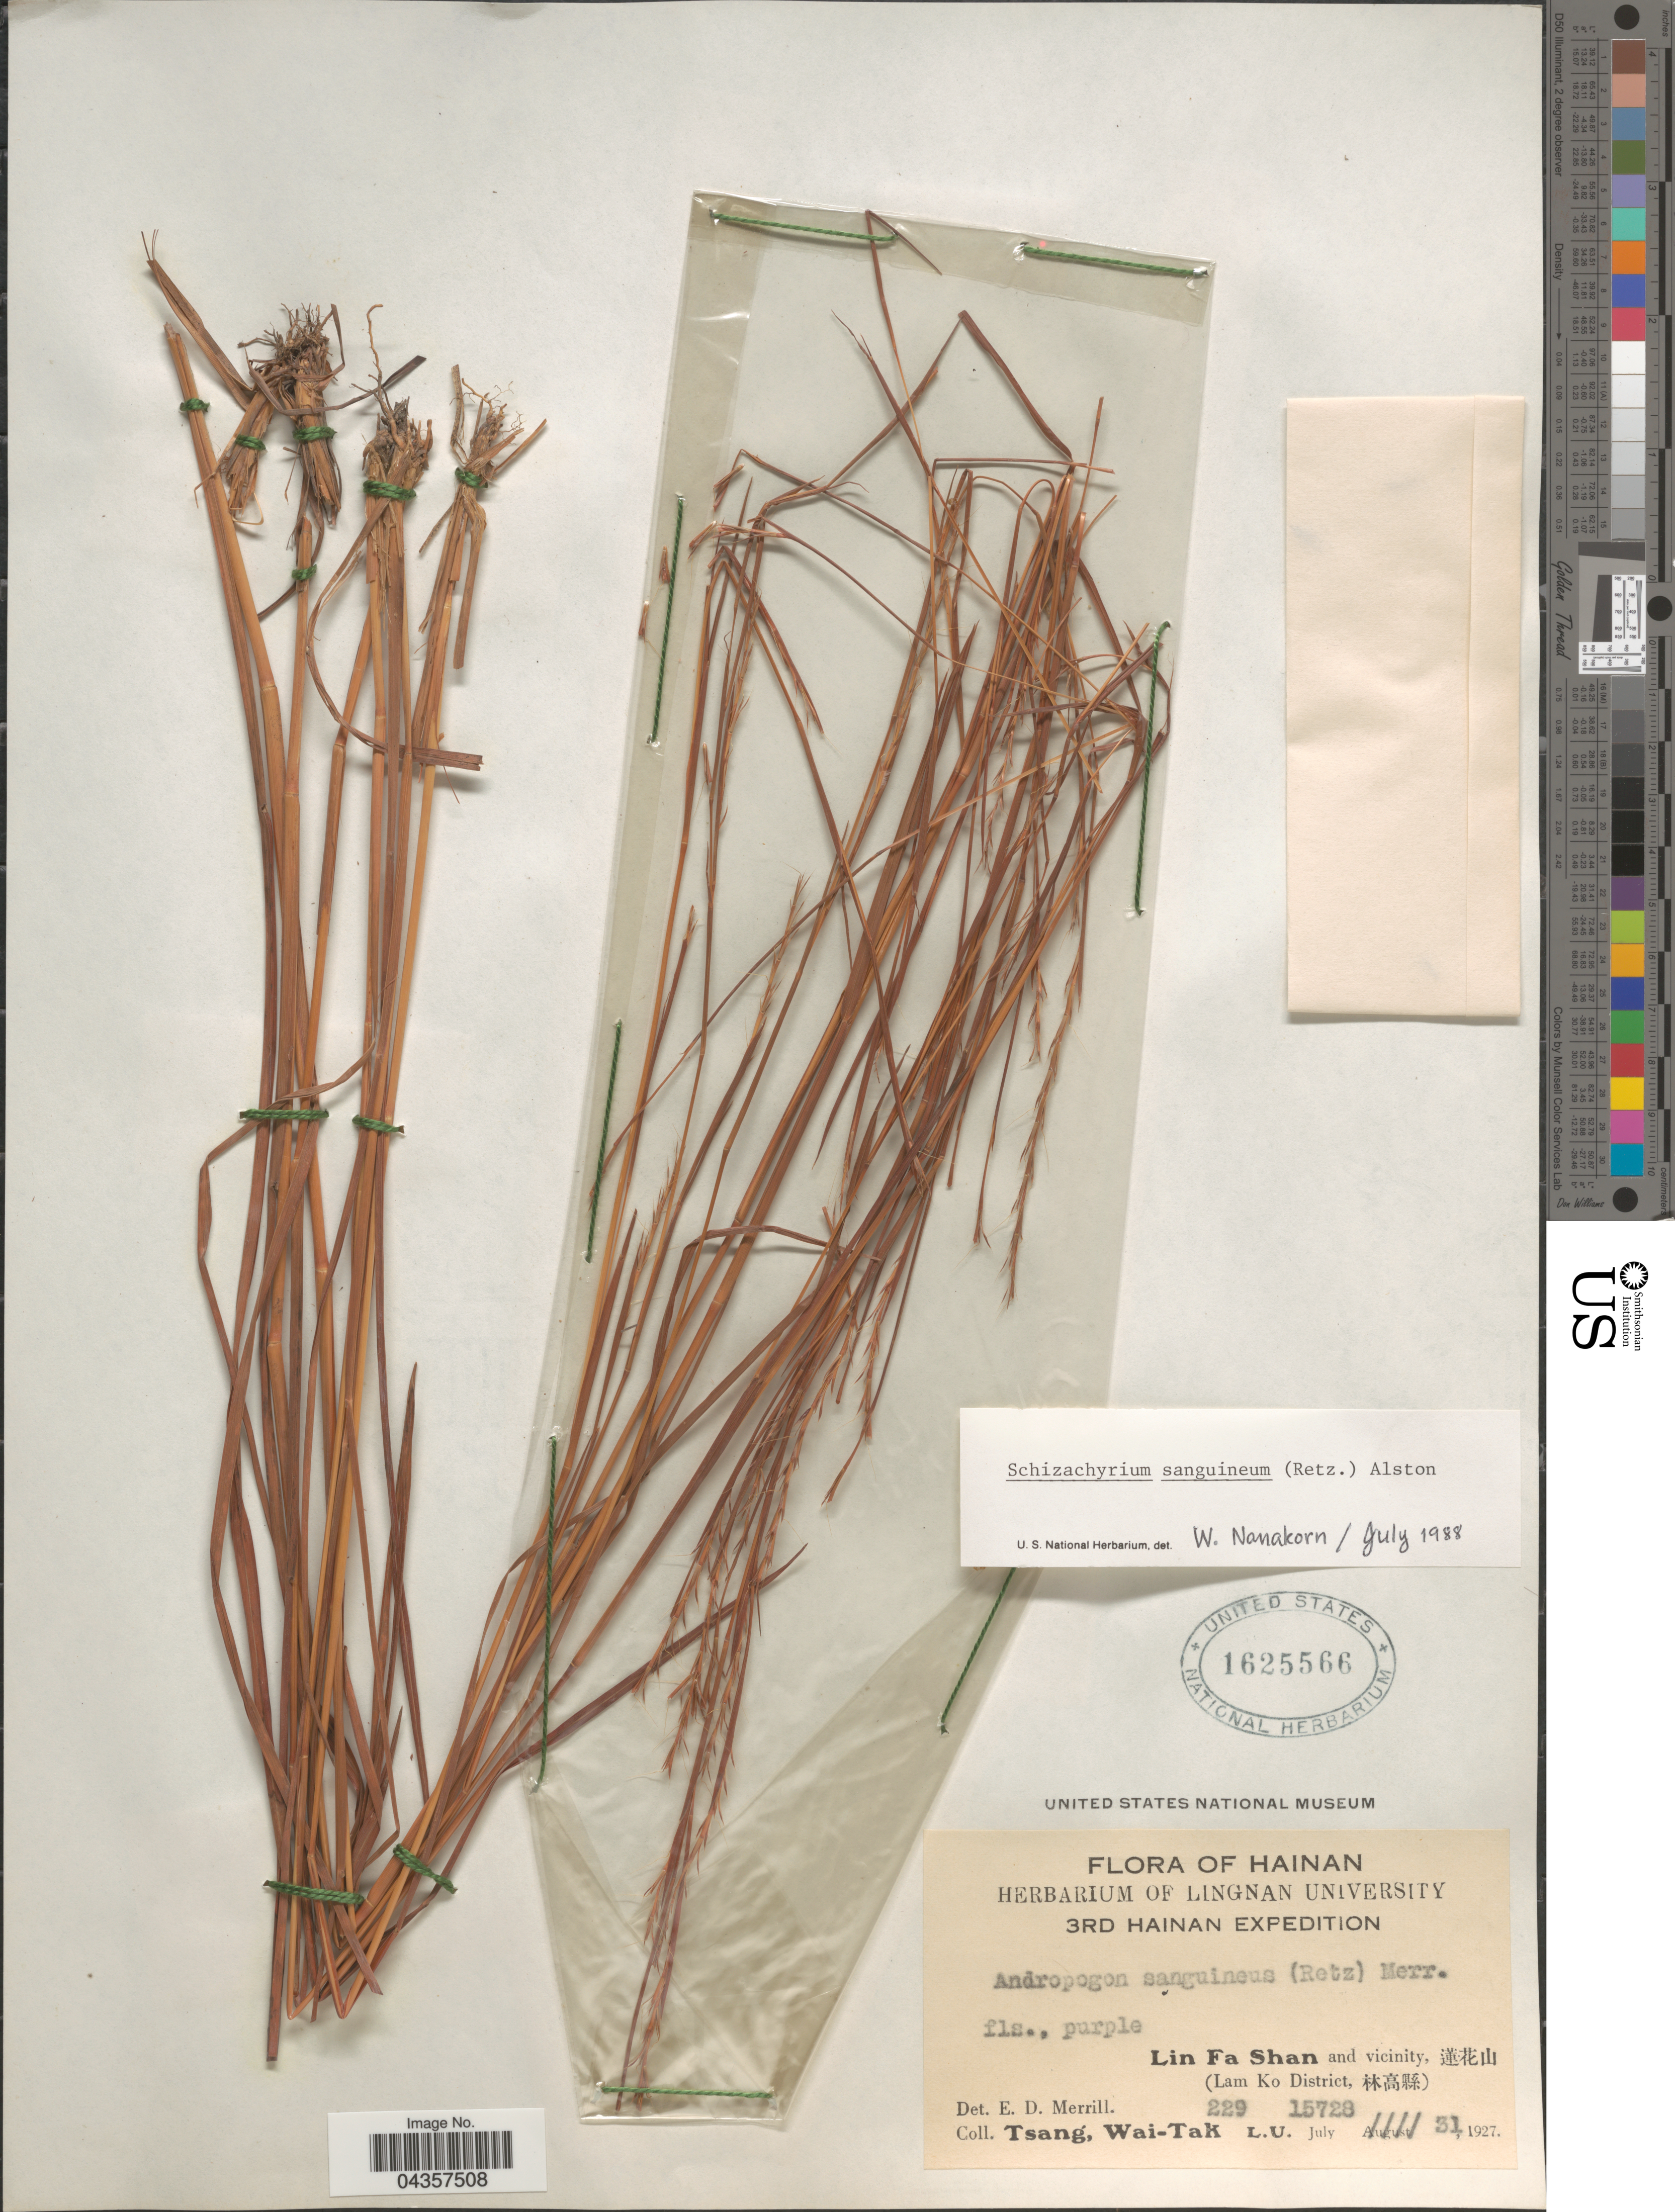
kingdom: Plantae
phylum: Tracheophyta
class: Liliopsida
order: Poales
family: Poaceae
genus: Schizachyrium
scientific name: Schizachyrium sanguineum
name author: (Retz.) Alston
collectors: W. T. Tsang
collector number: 229L.U.15728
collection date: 1927-07-31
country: China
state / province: Hainan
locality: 3rd Hainan E[Foreign script]pedition. Lin Fa Shan and vicinity, [Foreign script] (Lam Ko District, [Foreign script]).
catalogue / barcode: US 1625566